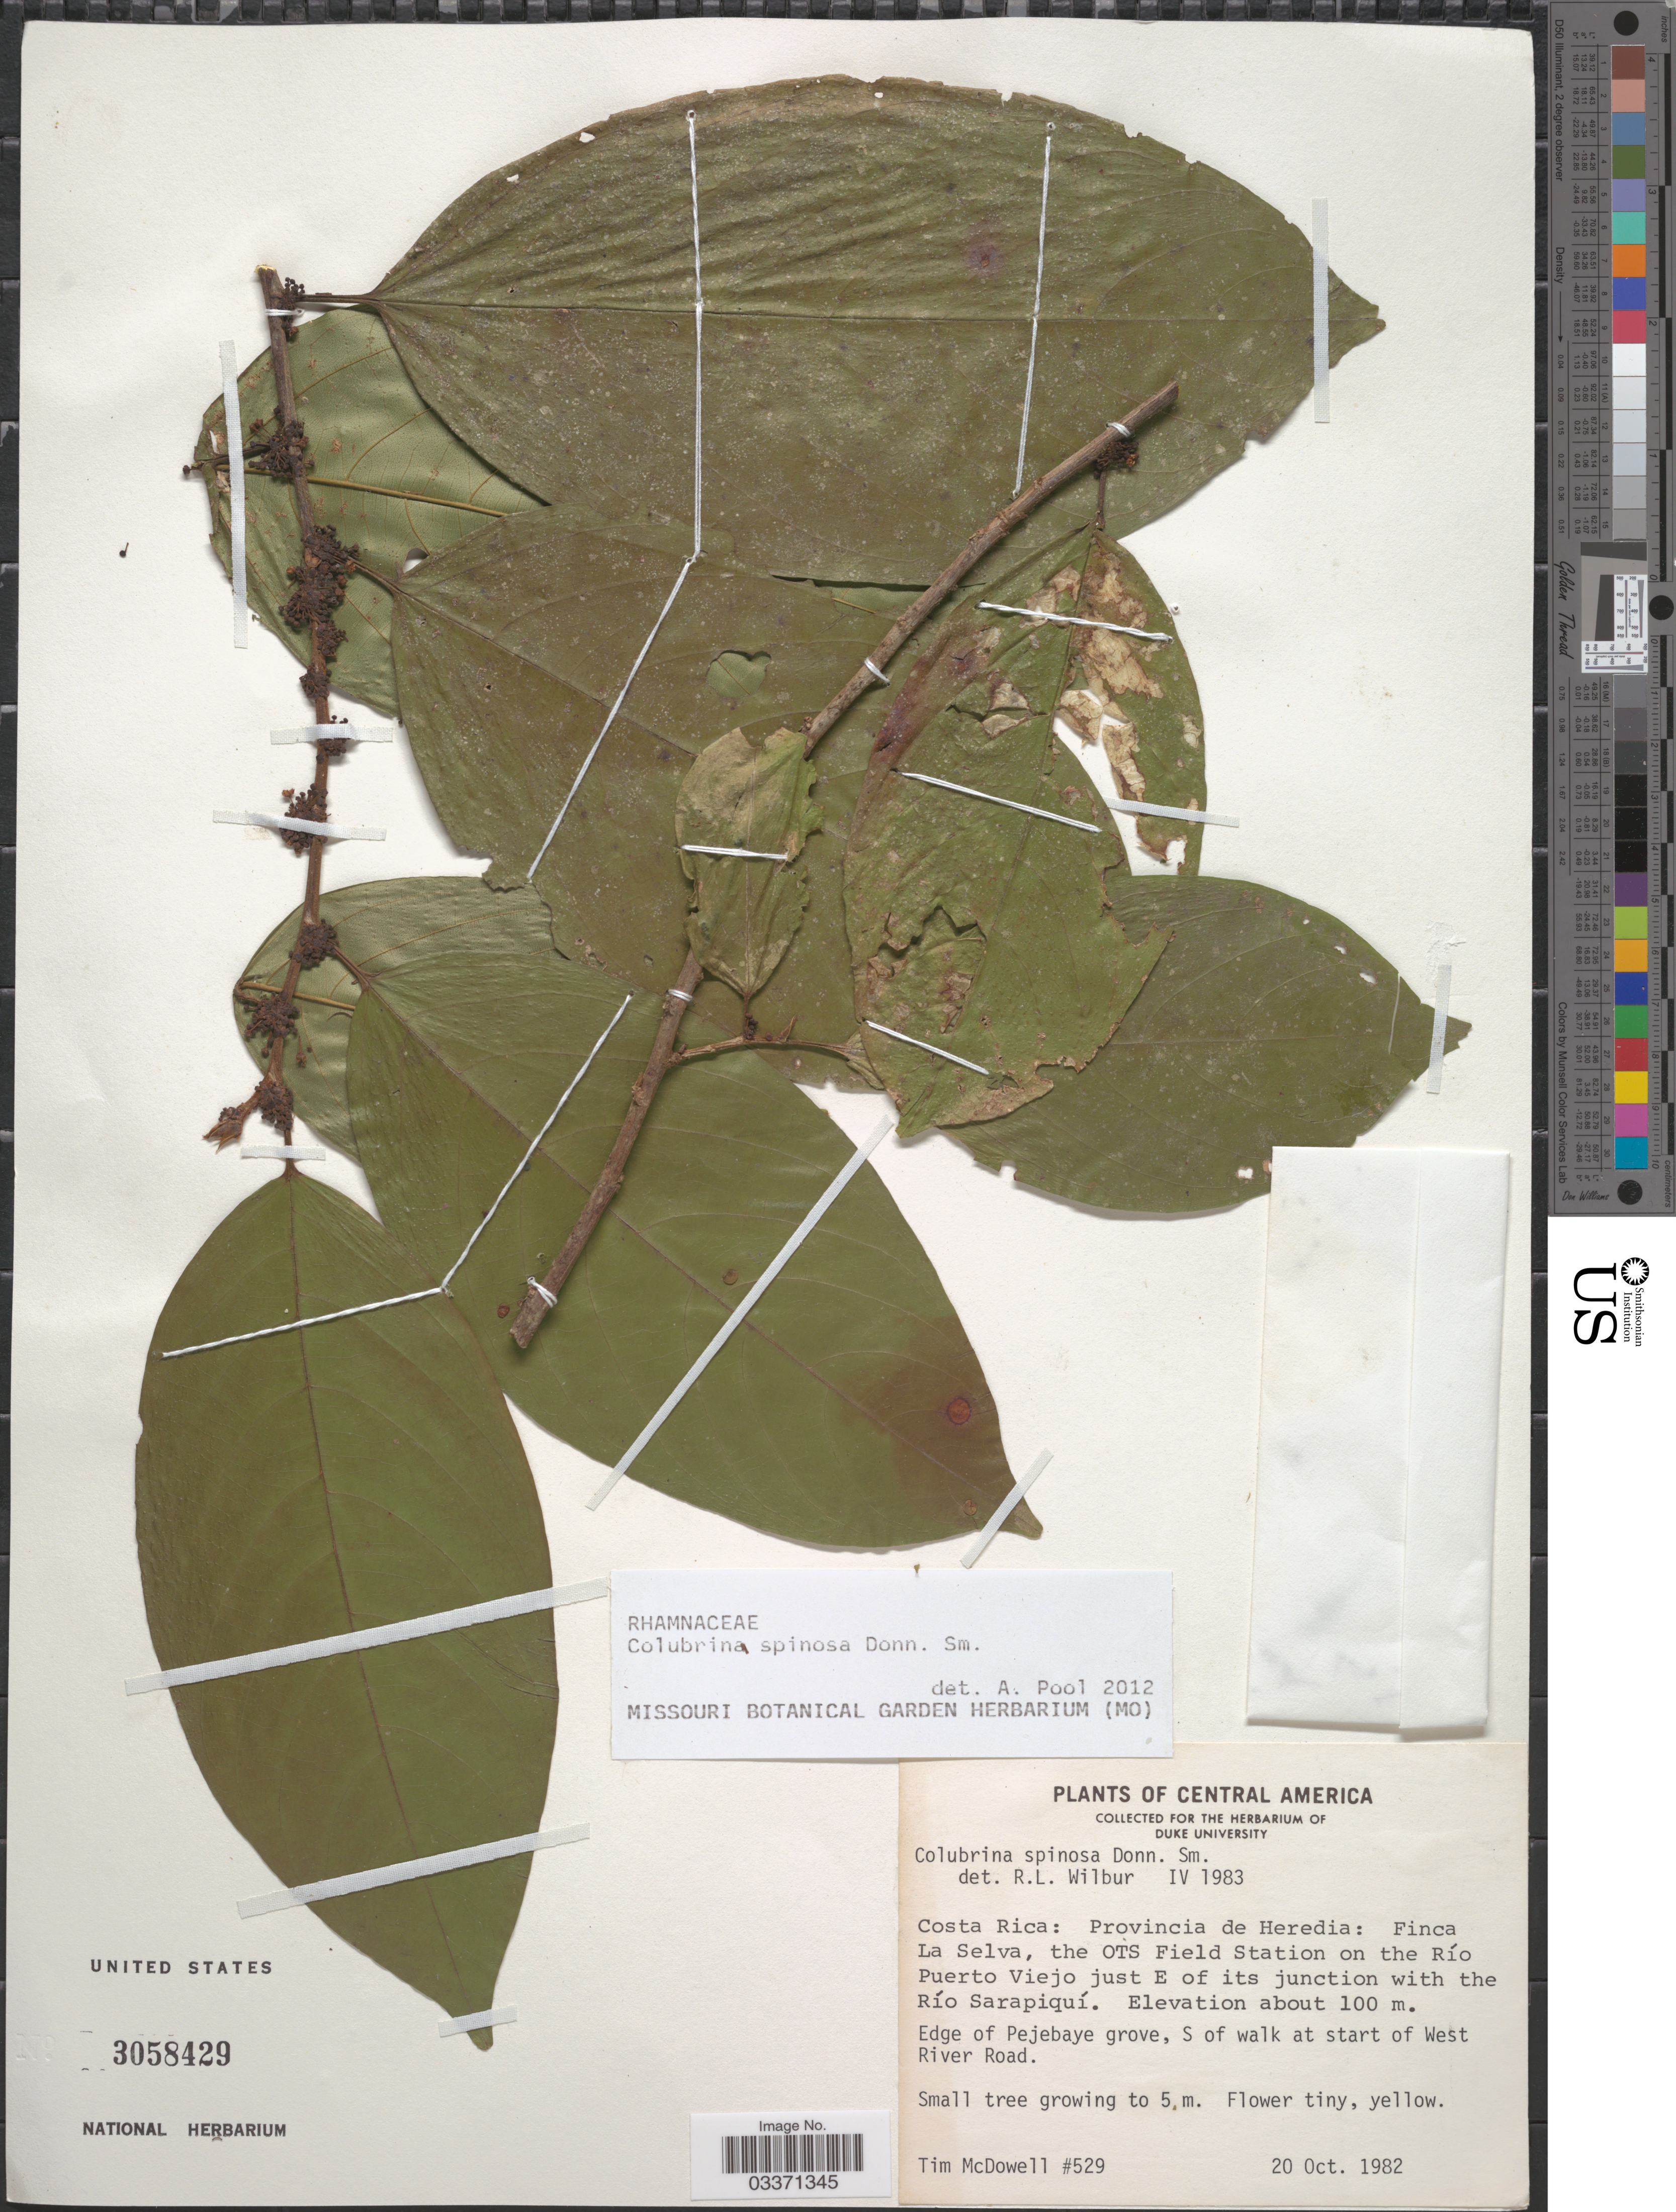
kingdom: Plantae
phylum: Tracheophyta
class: Magnoliopsida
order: Rosales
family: Rhamnaceae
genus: Colubrina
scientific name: Colubrina spinosa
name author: Donn. Sm.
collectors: T. McDowell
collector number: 529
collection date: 1982-10-20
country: Costa Rica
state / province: Heredia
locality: Finca La Selva, the OTS Field Station on the Río Puerto Viejo just E of its junction with the Río Sarapiquí. Edge of Pejebaye grove, S of walk at start of West River Road.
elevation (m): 100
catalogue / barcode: US 3058429